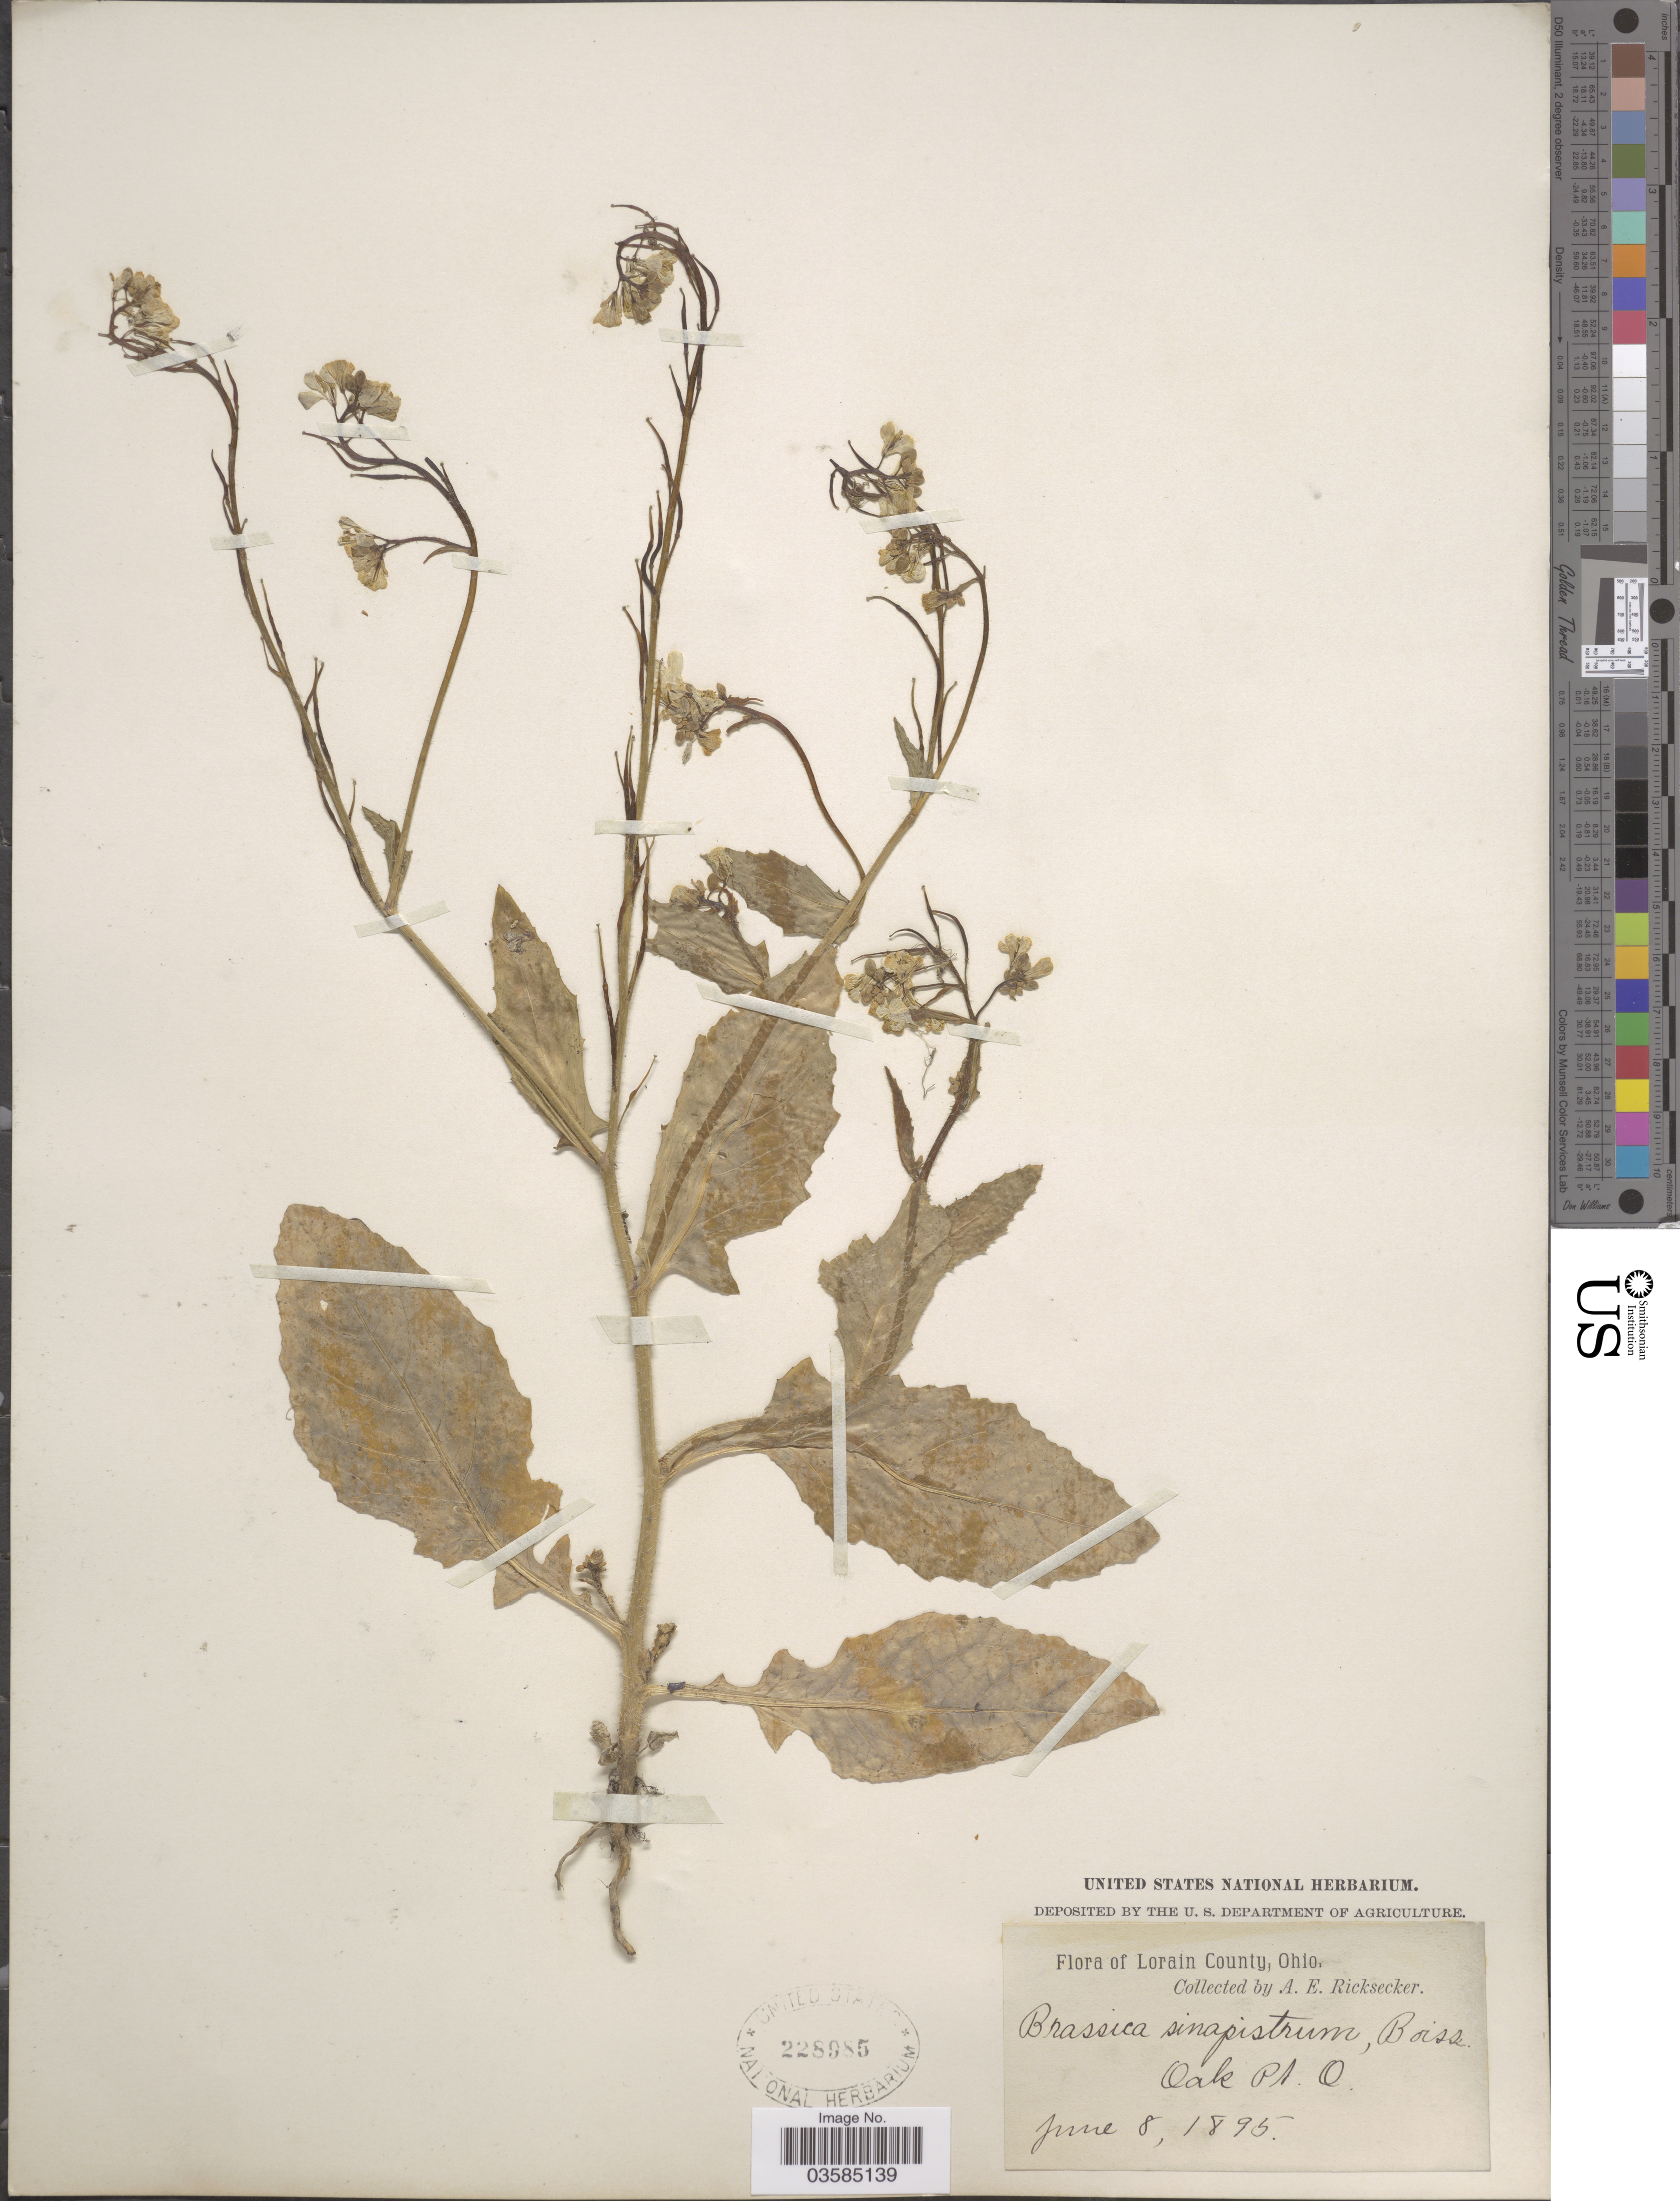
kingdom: Plantae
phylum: Tracheophyta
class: Magnoliopsida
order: Brassicales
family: Brassicaceae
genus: Brassica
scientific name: Brassica kaber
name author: (DC.) L.C. Wheeler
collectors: A. E. Ricksecker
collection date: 1895-06-08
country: United States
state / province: Ohio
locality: Lorain County. Oak Pt.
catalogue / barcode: US 228985